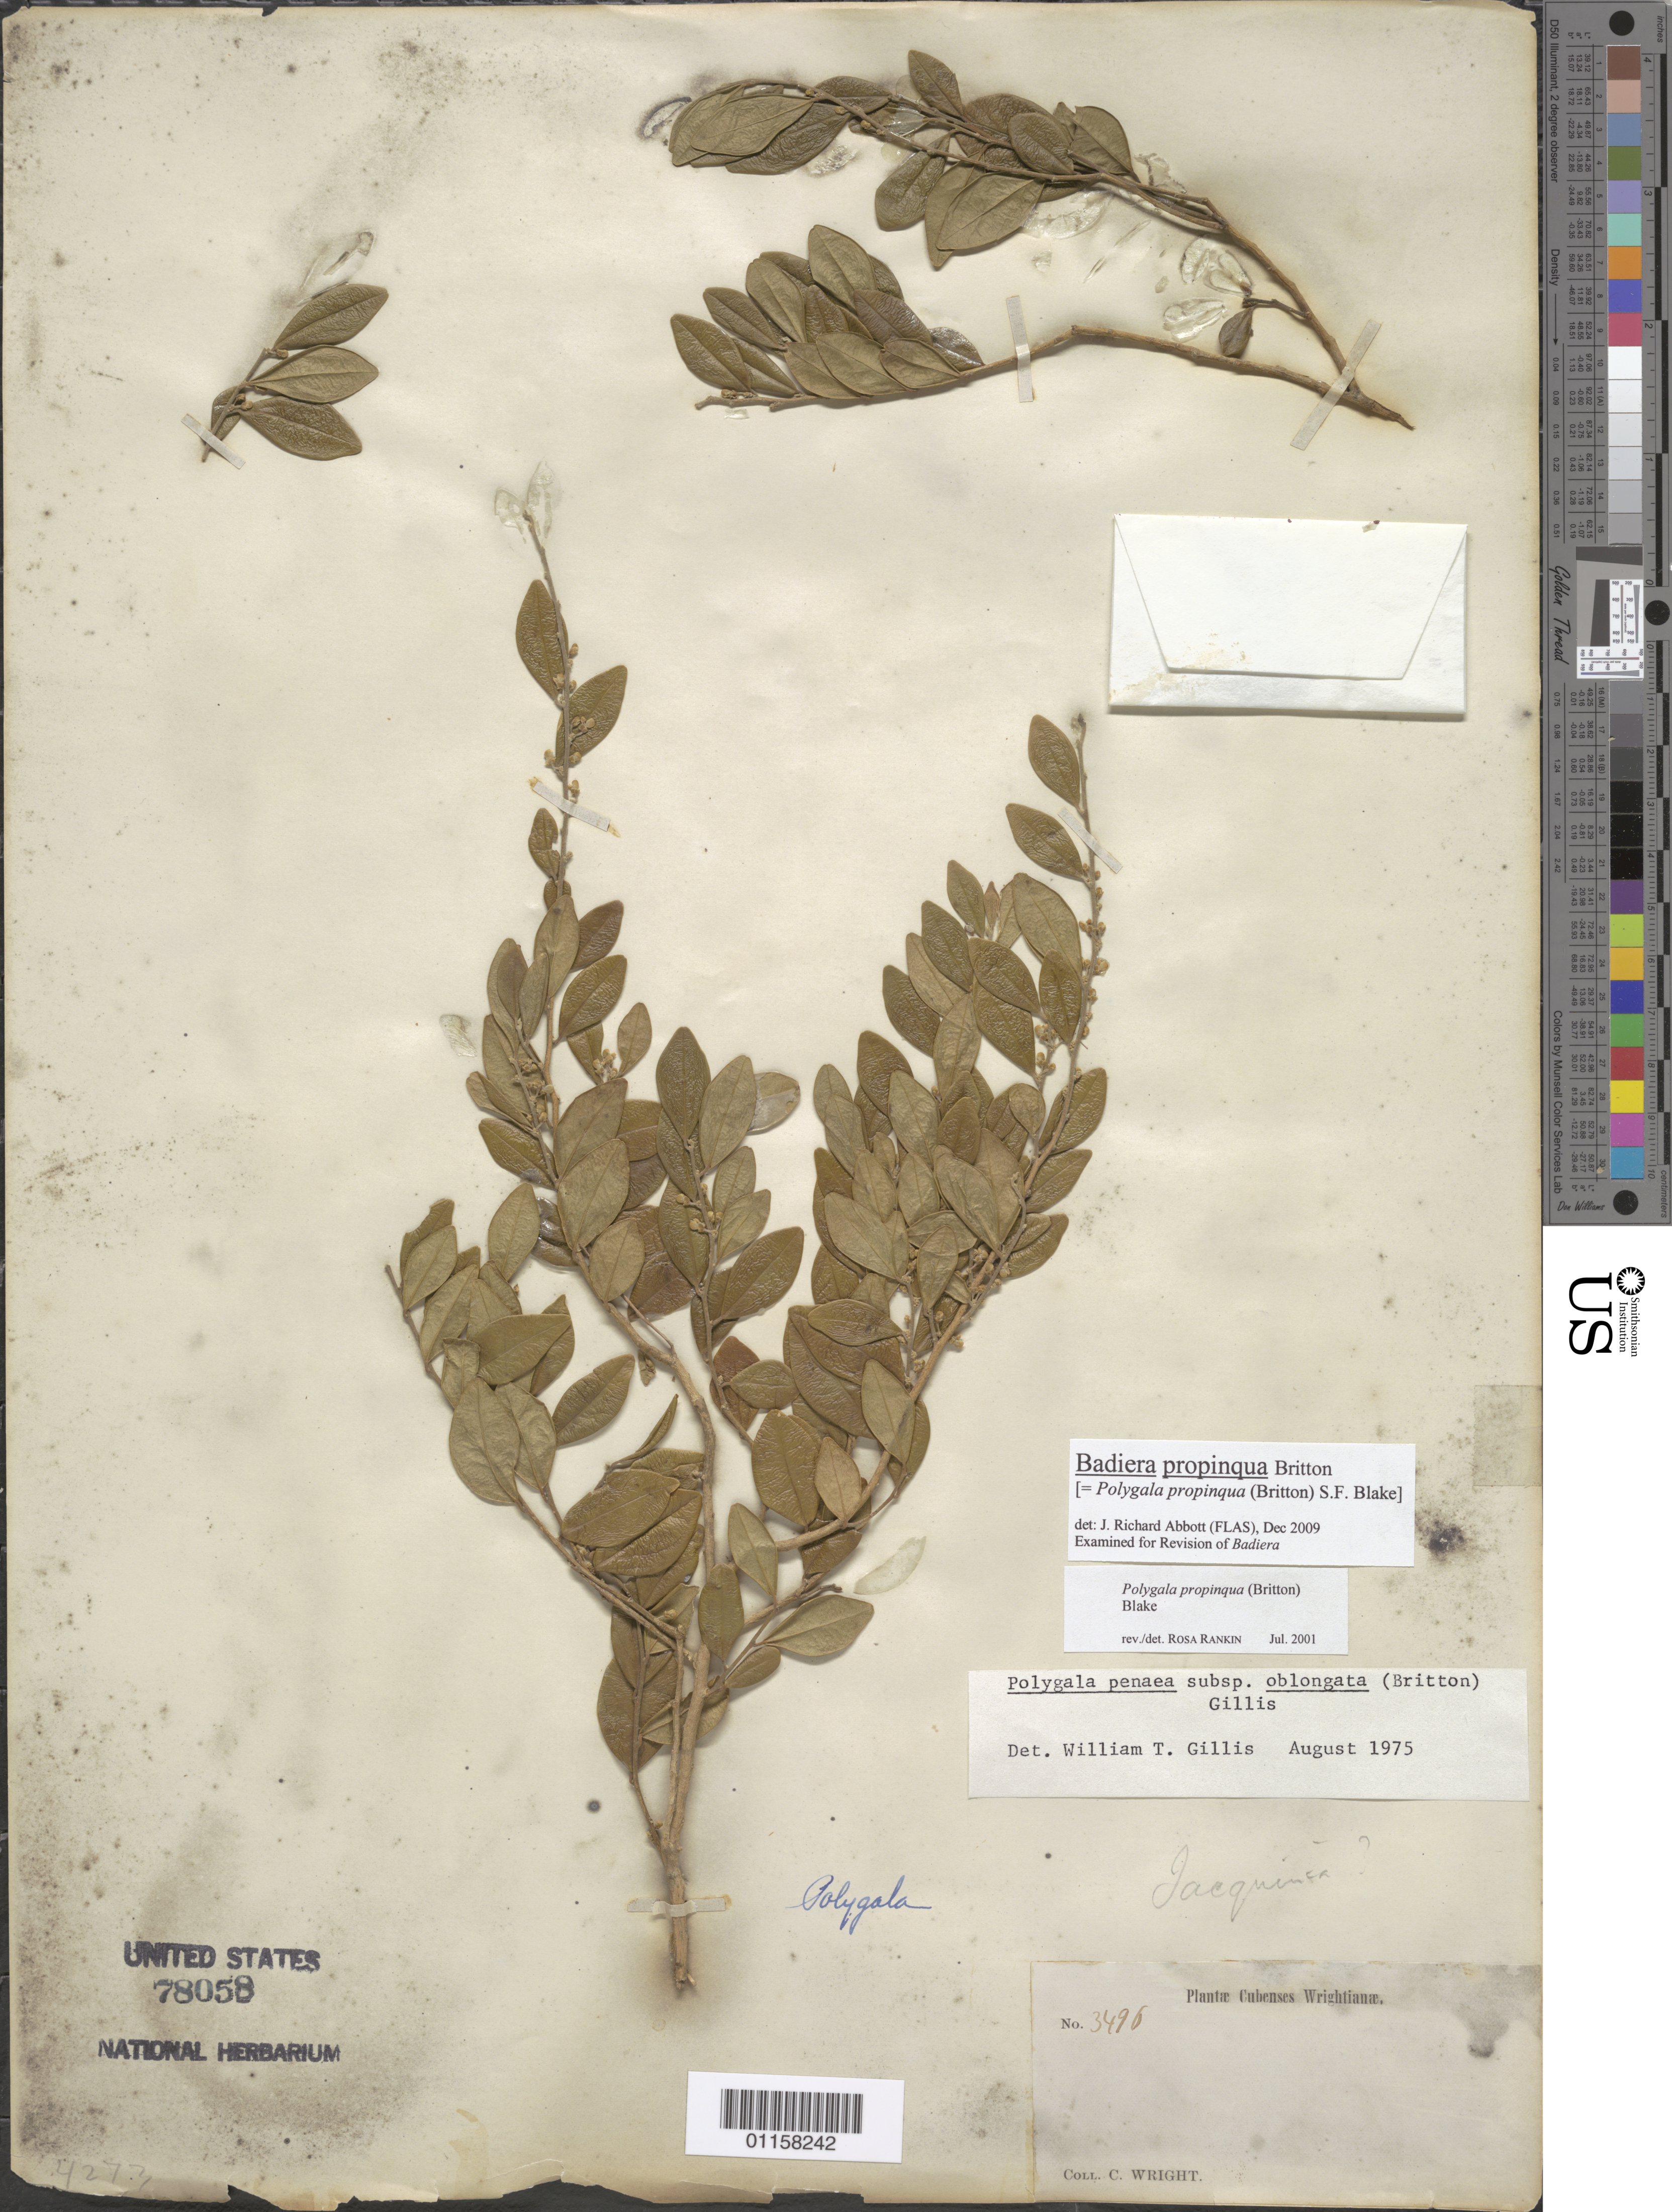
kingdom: Plantae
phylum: Tracheophyta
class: Magnoliopsida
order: Fabales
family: Polygalaceae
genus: Badiera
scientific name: Badiera propinqua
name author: Britton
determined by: Abbott, J. R., (FLAS)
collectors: C. Wright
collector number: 3496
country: Cuba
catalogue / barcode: US 78058